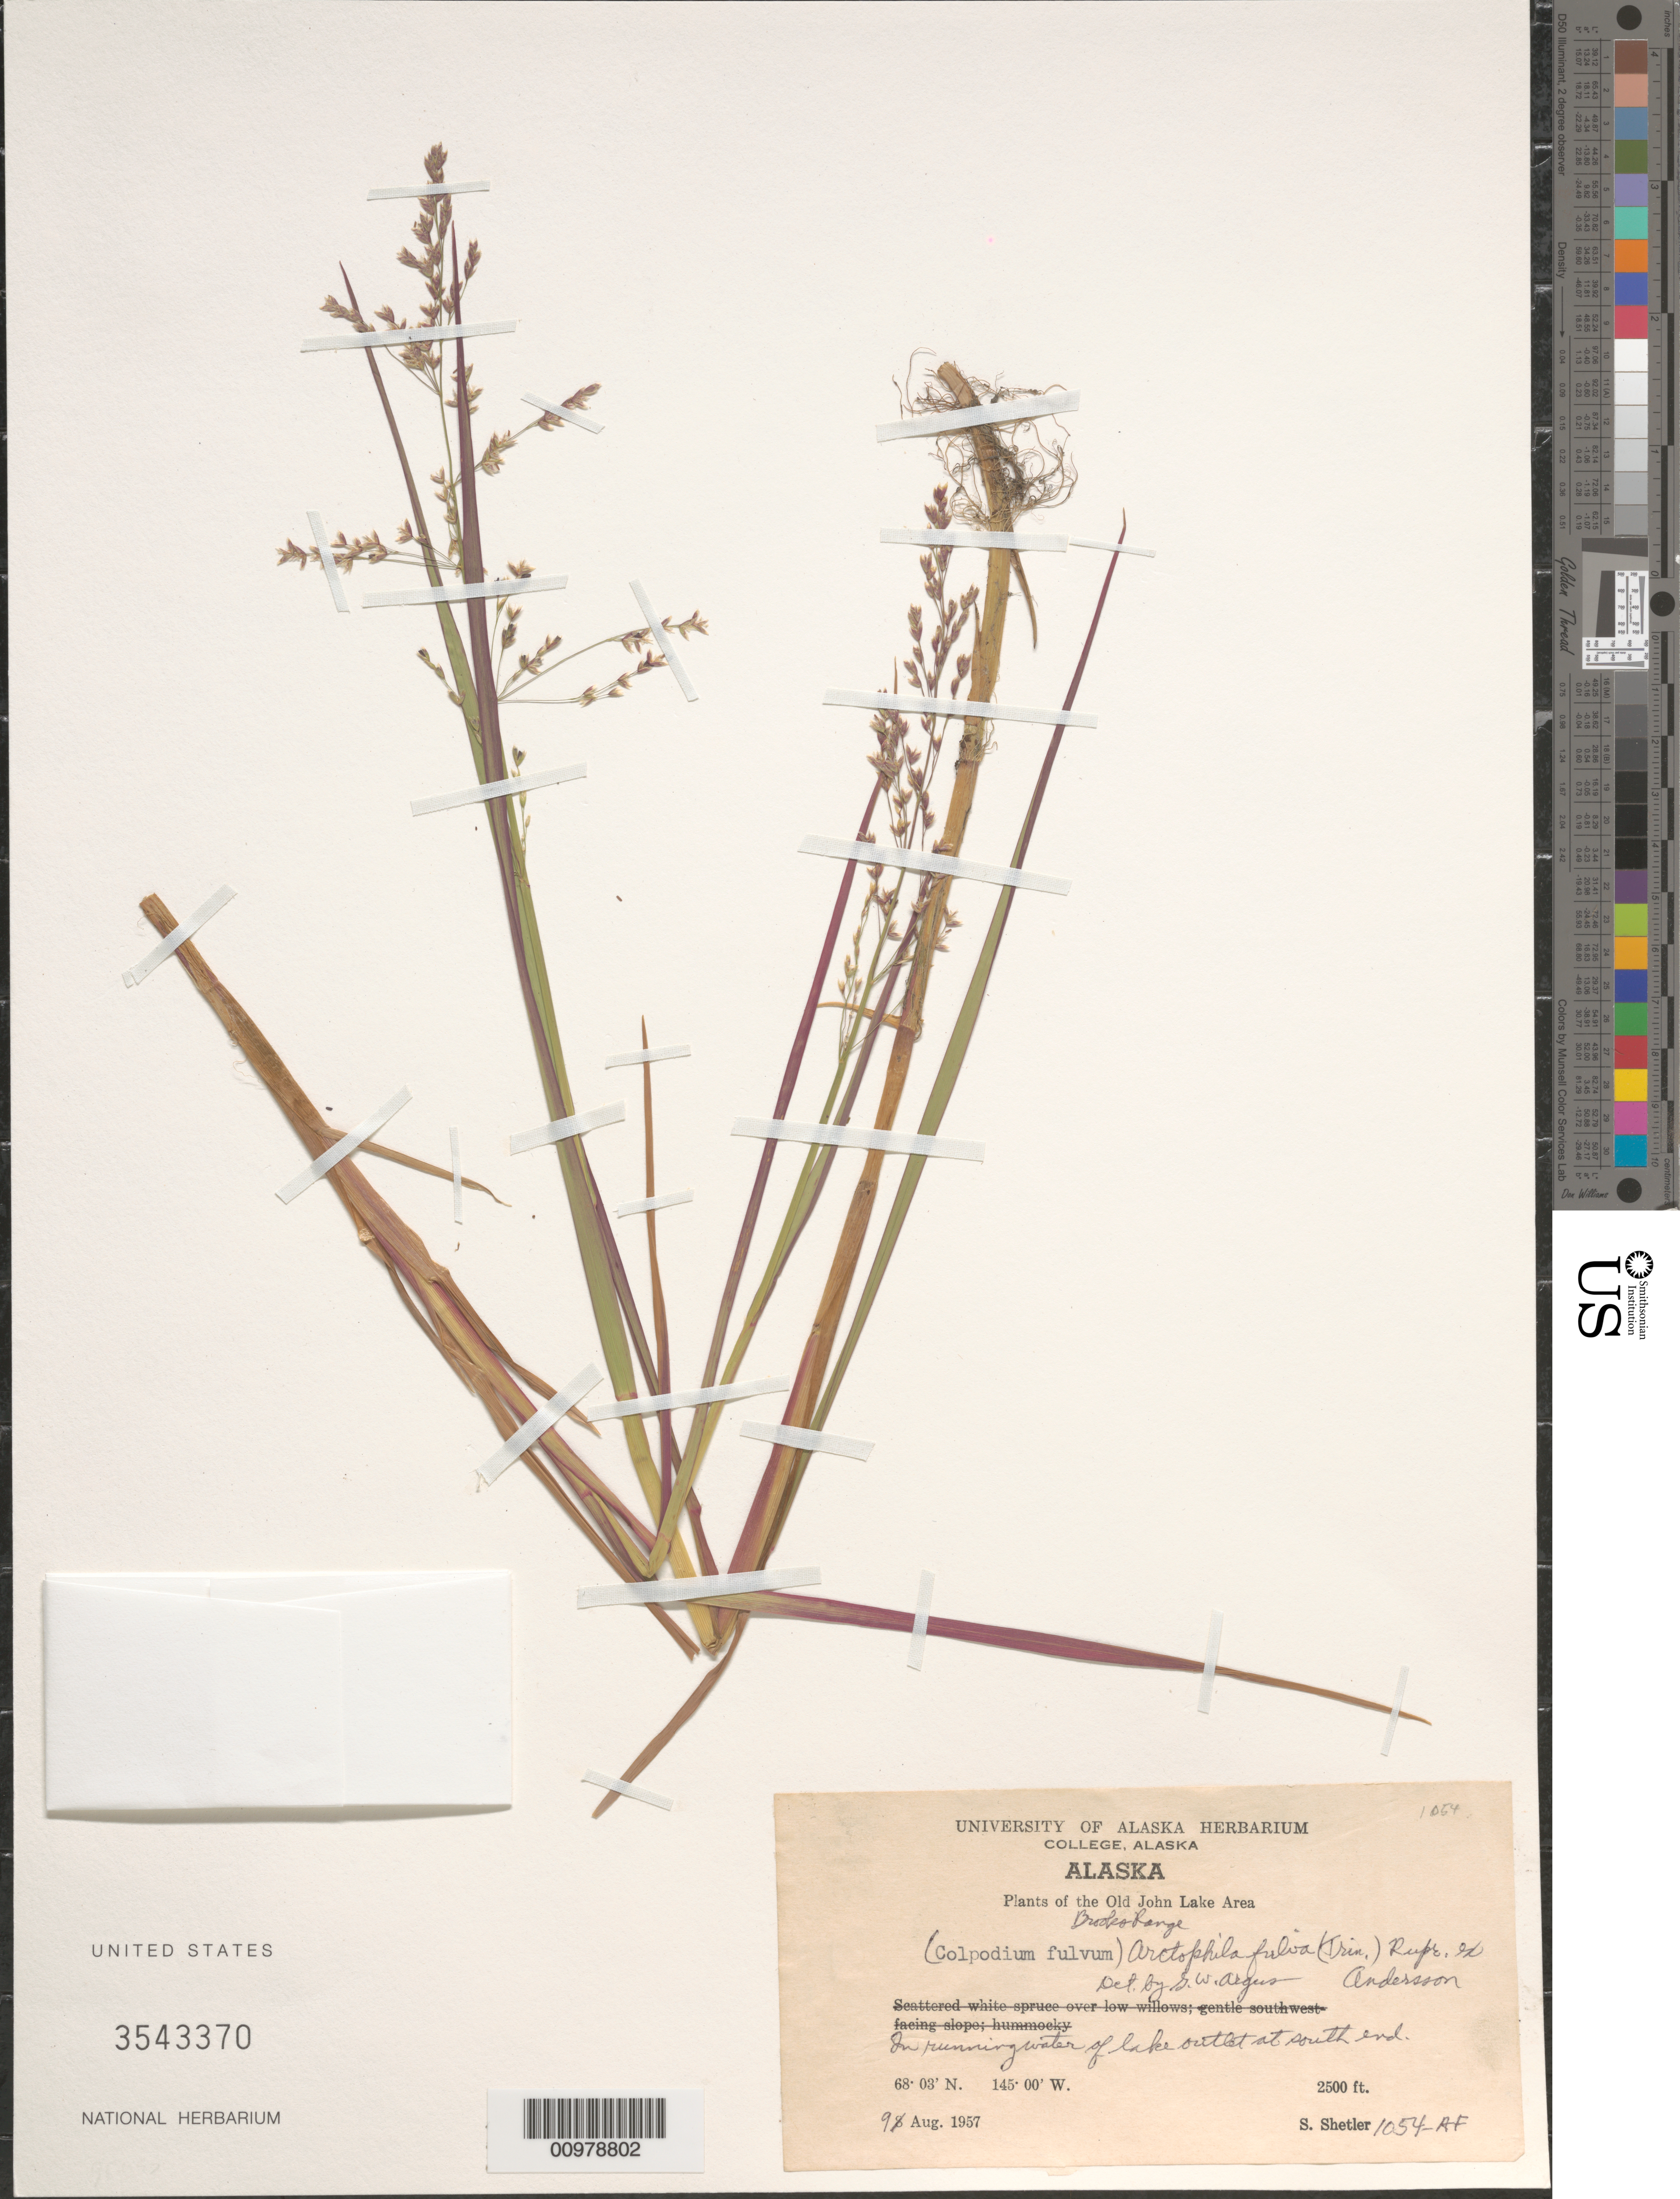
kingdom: Plantae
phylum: Tracheophyta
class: Liliopsida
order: Poales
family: Poaceae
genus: Arctophila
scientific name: Arctophila fulva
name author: (Trin.) Andersson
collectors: S. Shetler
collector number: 1054-AF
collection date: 1957-08-09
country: United States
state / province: Alaska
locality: The Old John Lake Area. Brooks Range. In running water of lake outlet at south end.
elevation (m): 762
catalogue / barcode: US 3543370